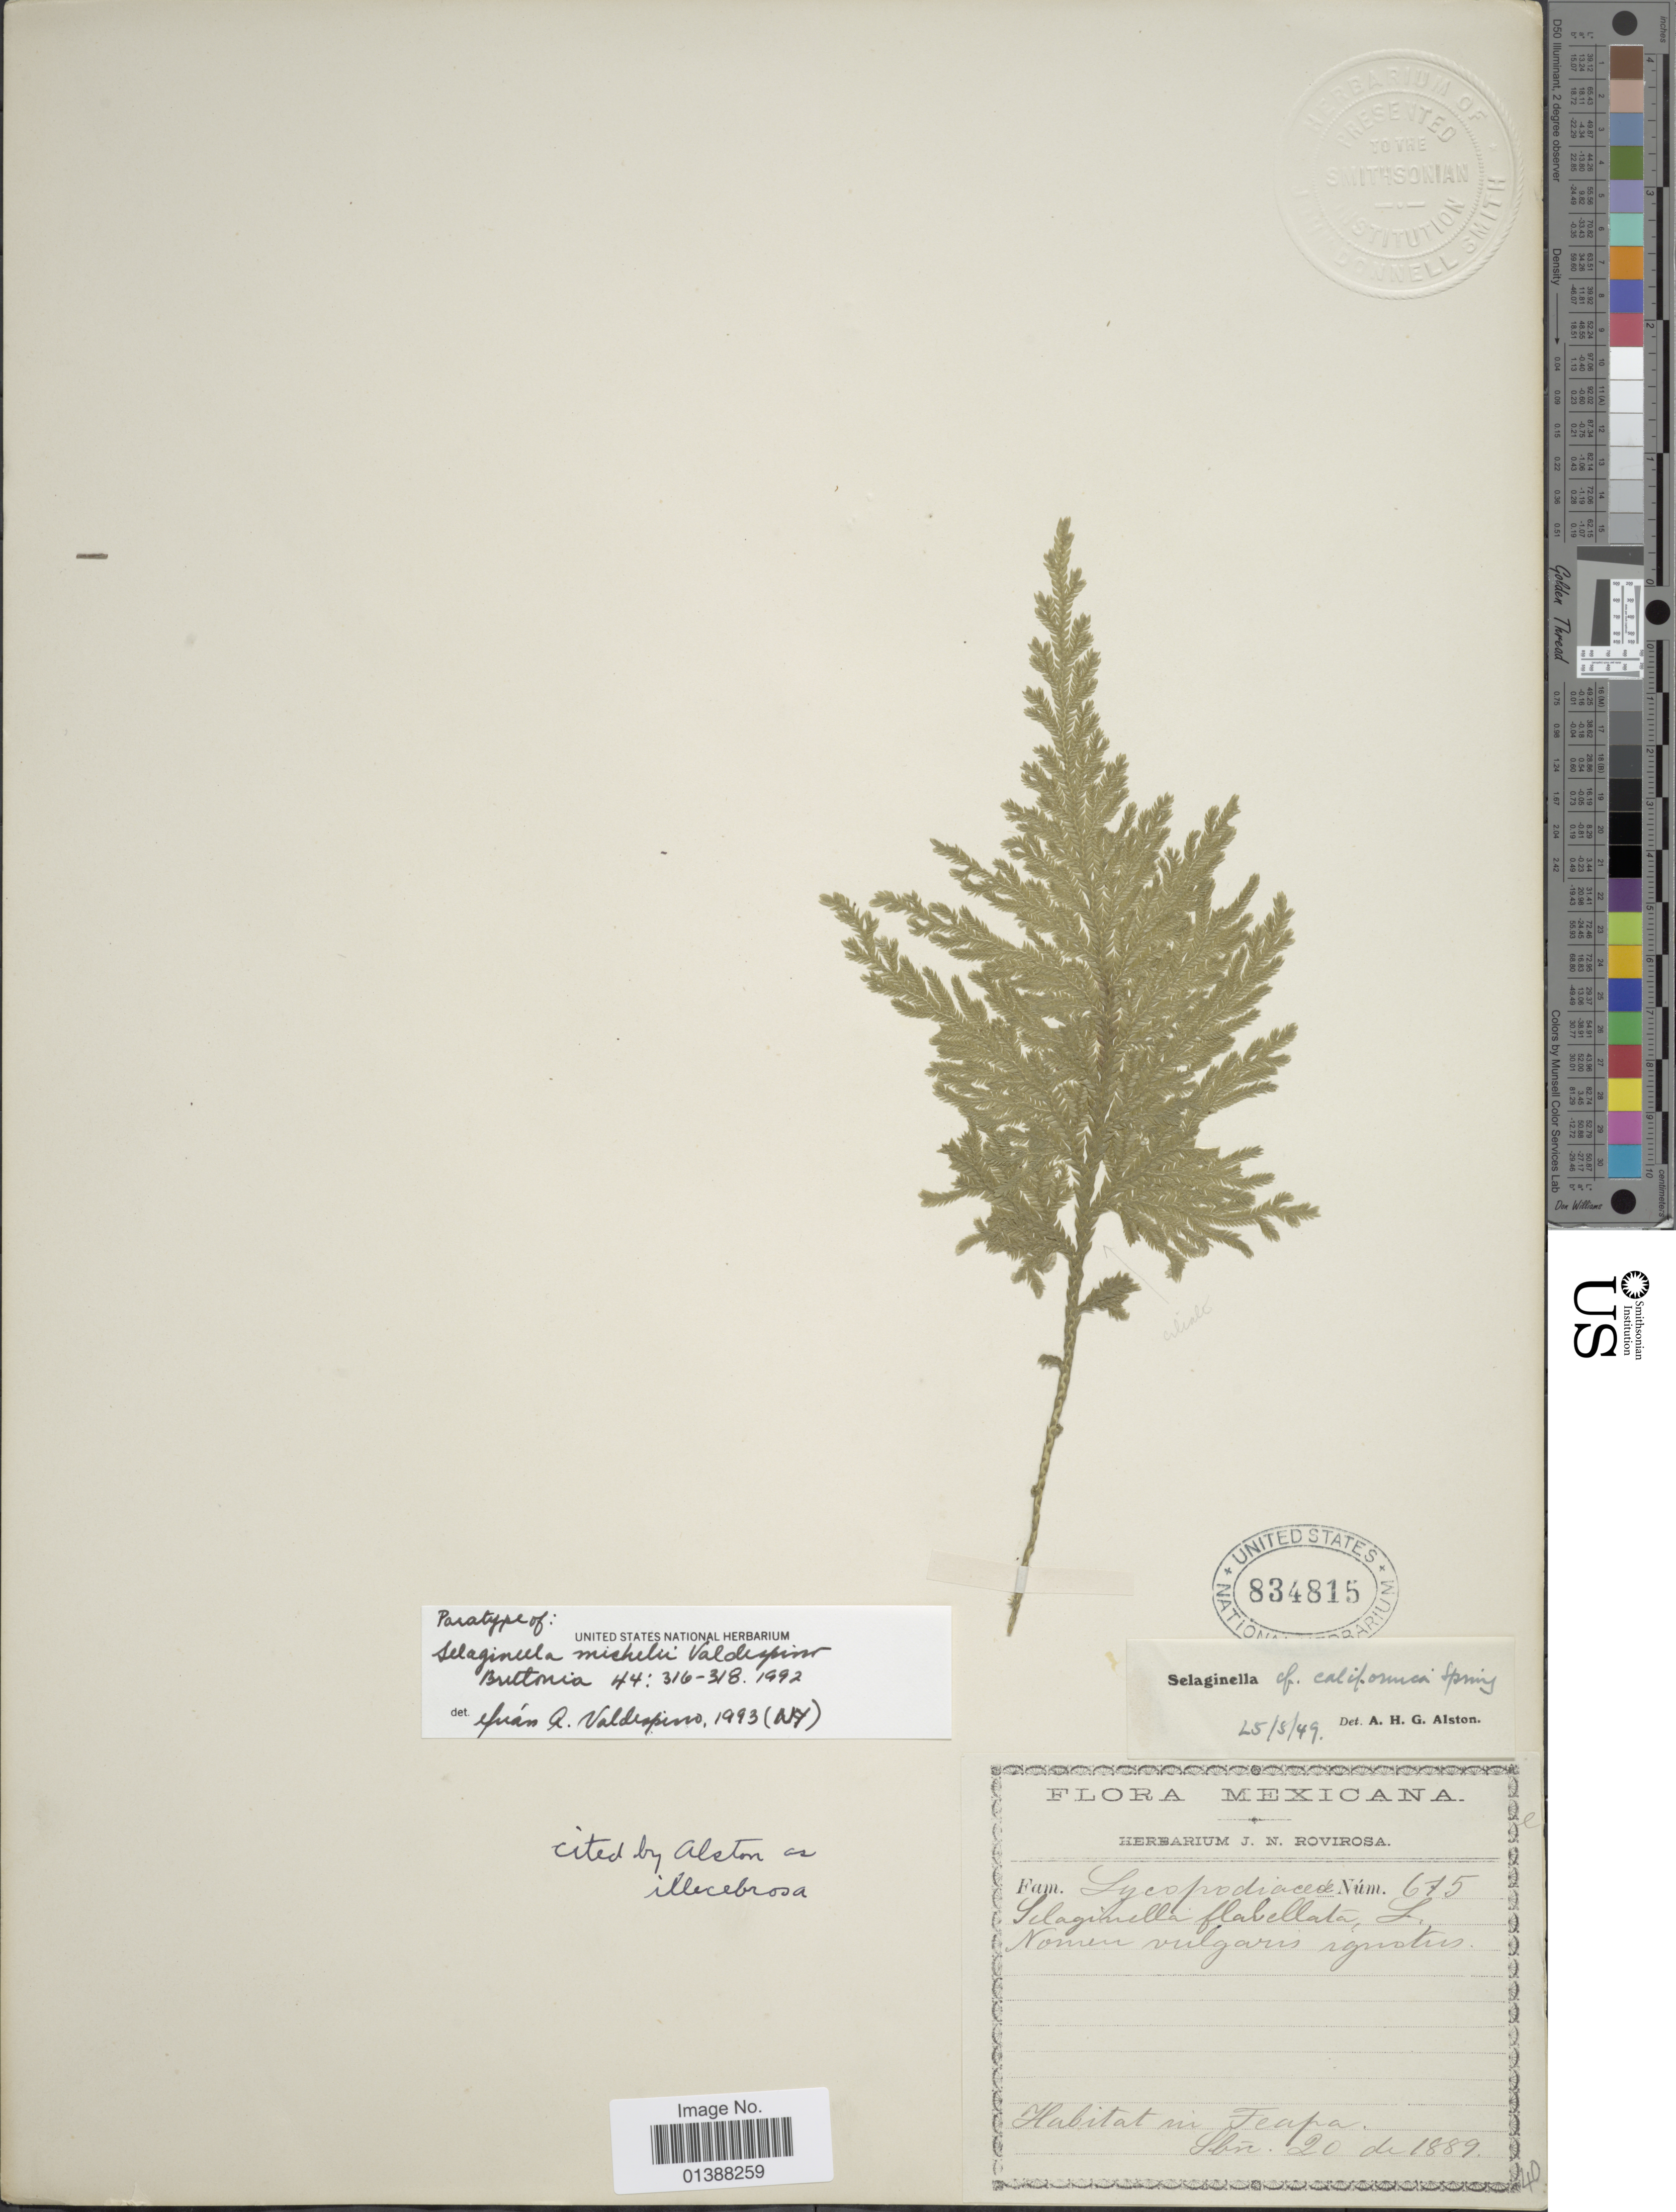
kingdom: Plantae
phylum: Tracheophyta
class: Lycopodiopsida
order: Selaginellales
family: Selaginellaceae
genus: Selaginella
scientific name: Selaginella mickelii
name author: Valdespinio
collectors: ex herb. J.N. Rovirosa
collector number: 675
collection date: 1889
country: Mexico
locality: Teapa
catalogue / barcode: US 834815